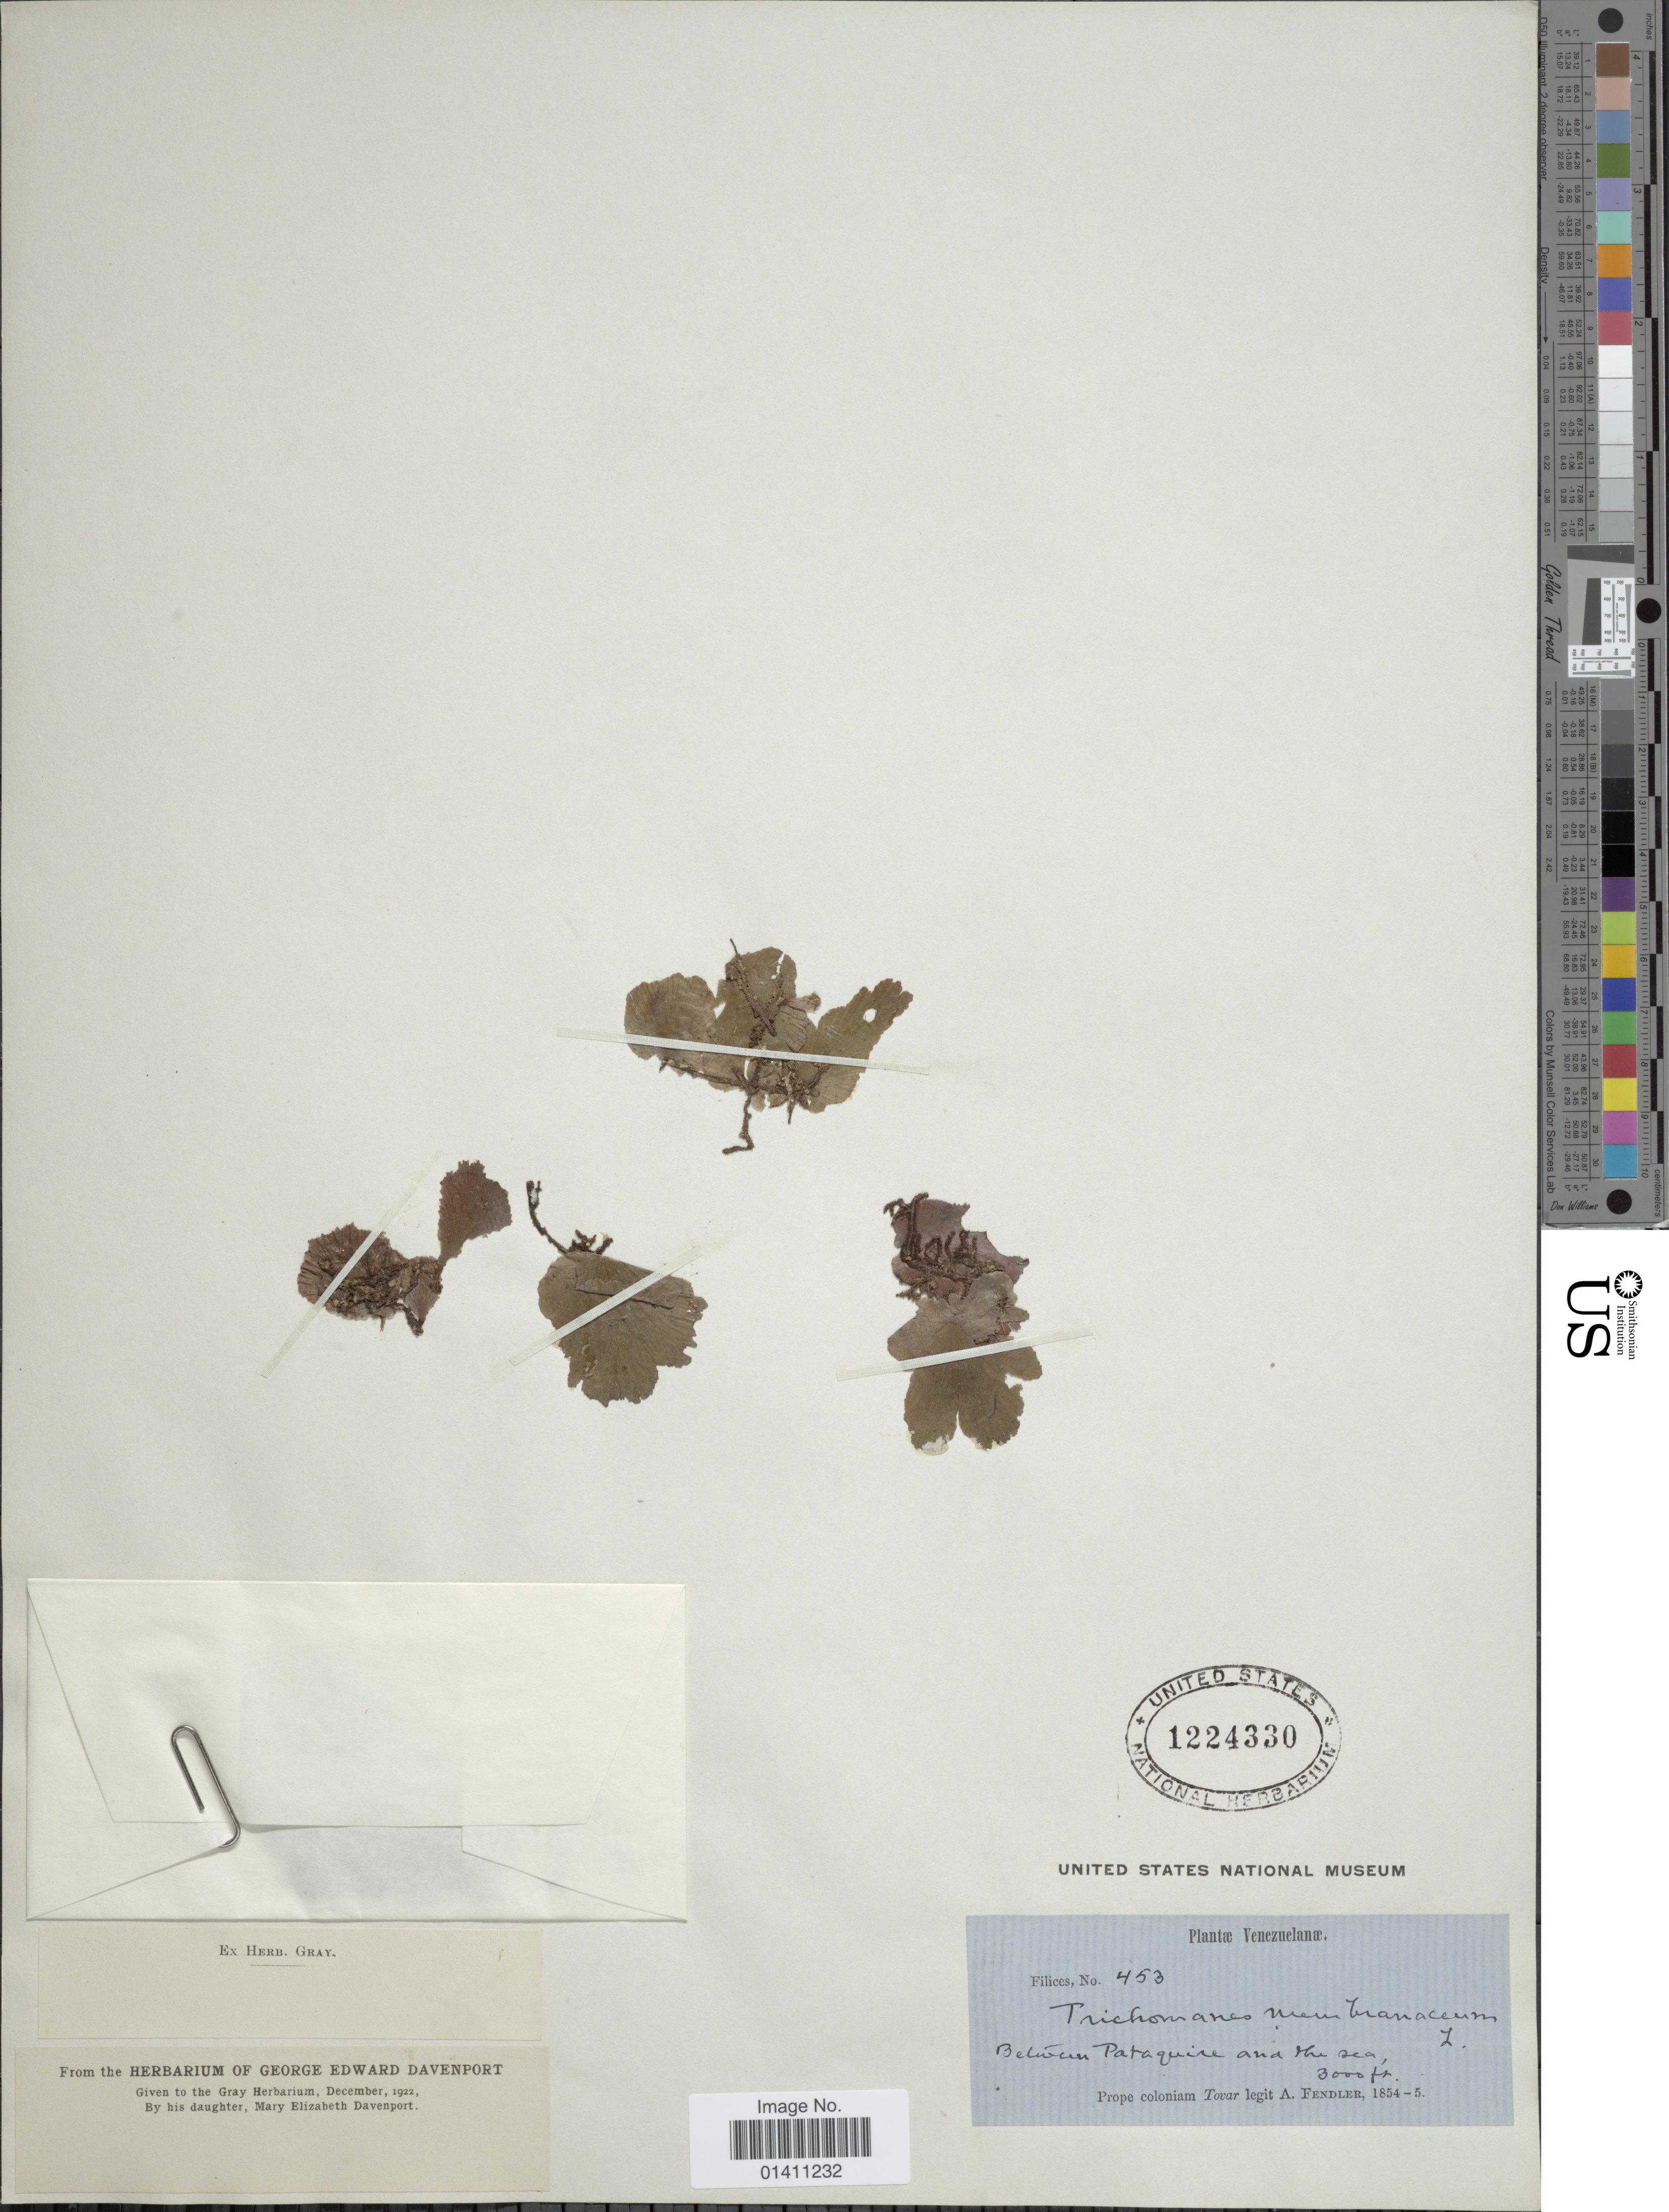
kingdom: Plantae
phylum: Tracheophyta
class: Polypodiopsida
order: Hymenophyllales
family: Hymenophyllaceae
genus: Didymoglossum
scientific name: Didymoglossum membranaceum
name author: (L.) Vareschi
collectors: A. Fendler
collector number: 453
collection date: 1854/1855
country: Venezuela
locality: Between Pataquire and the sea, prope coloniam Tovar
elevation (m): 914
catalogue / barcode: US 1224330